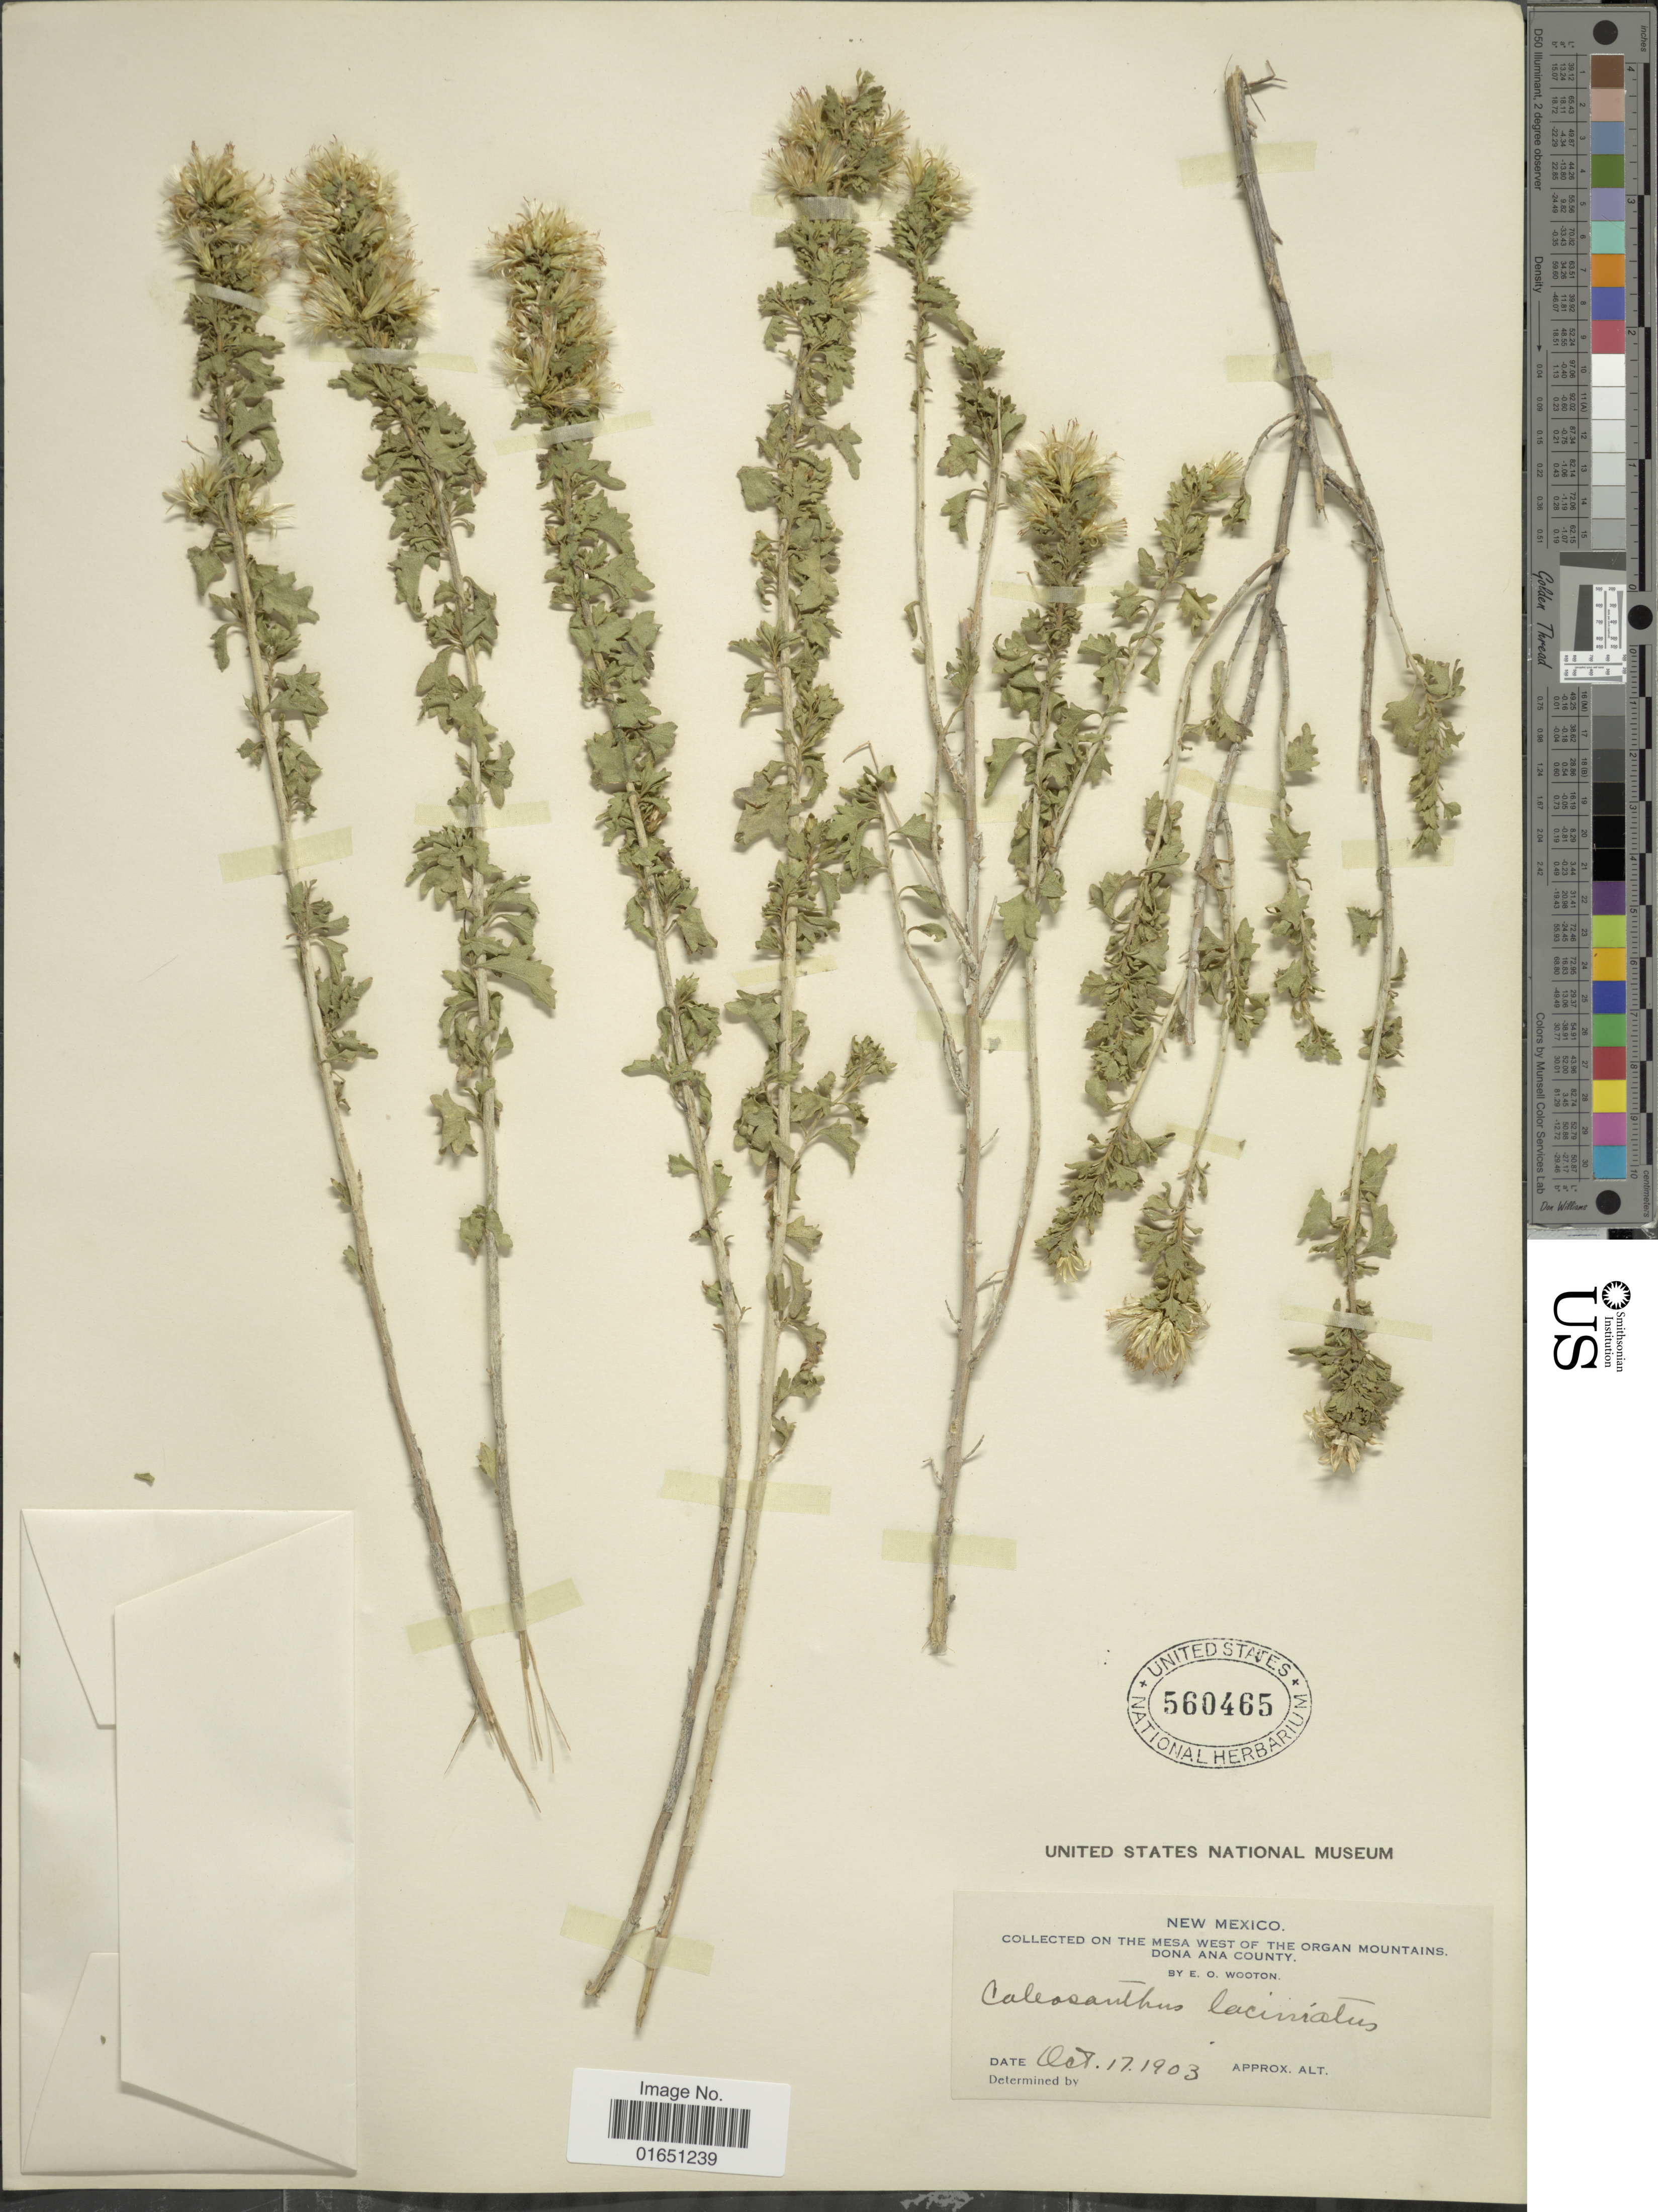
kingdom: Plantae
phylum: Tracheophyta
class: Magnoliopsida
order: Asterales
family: Asteraceae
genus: Brickellia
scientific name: Brickellia laciniata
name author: A. Gray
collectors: E. O. Wooton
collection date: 1903-10-17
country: United States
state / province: New Mexico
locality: On the Mesa West of The Organ Mountains, Dona Ana County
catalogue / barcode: US 560465